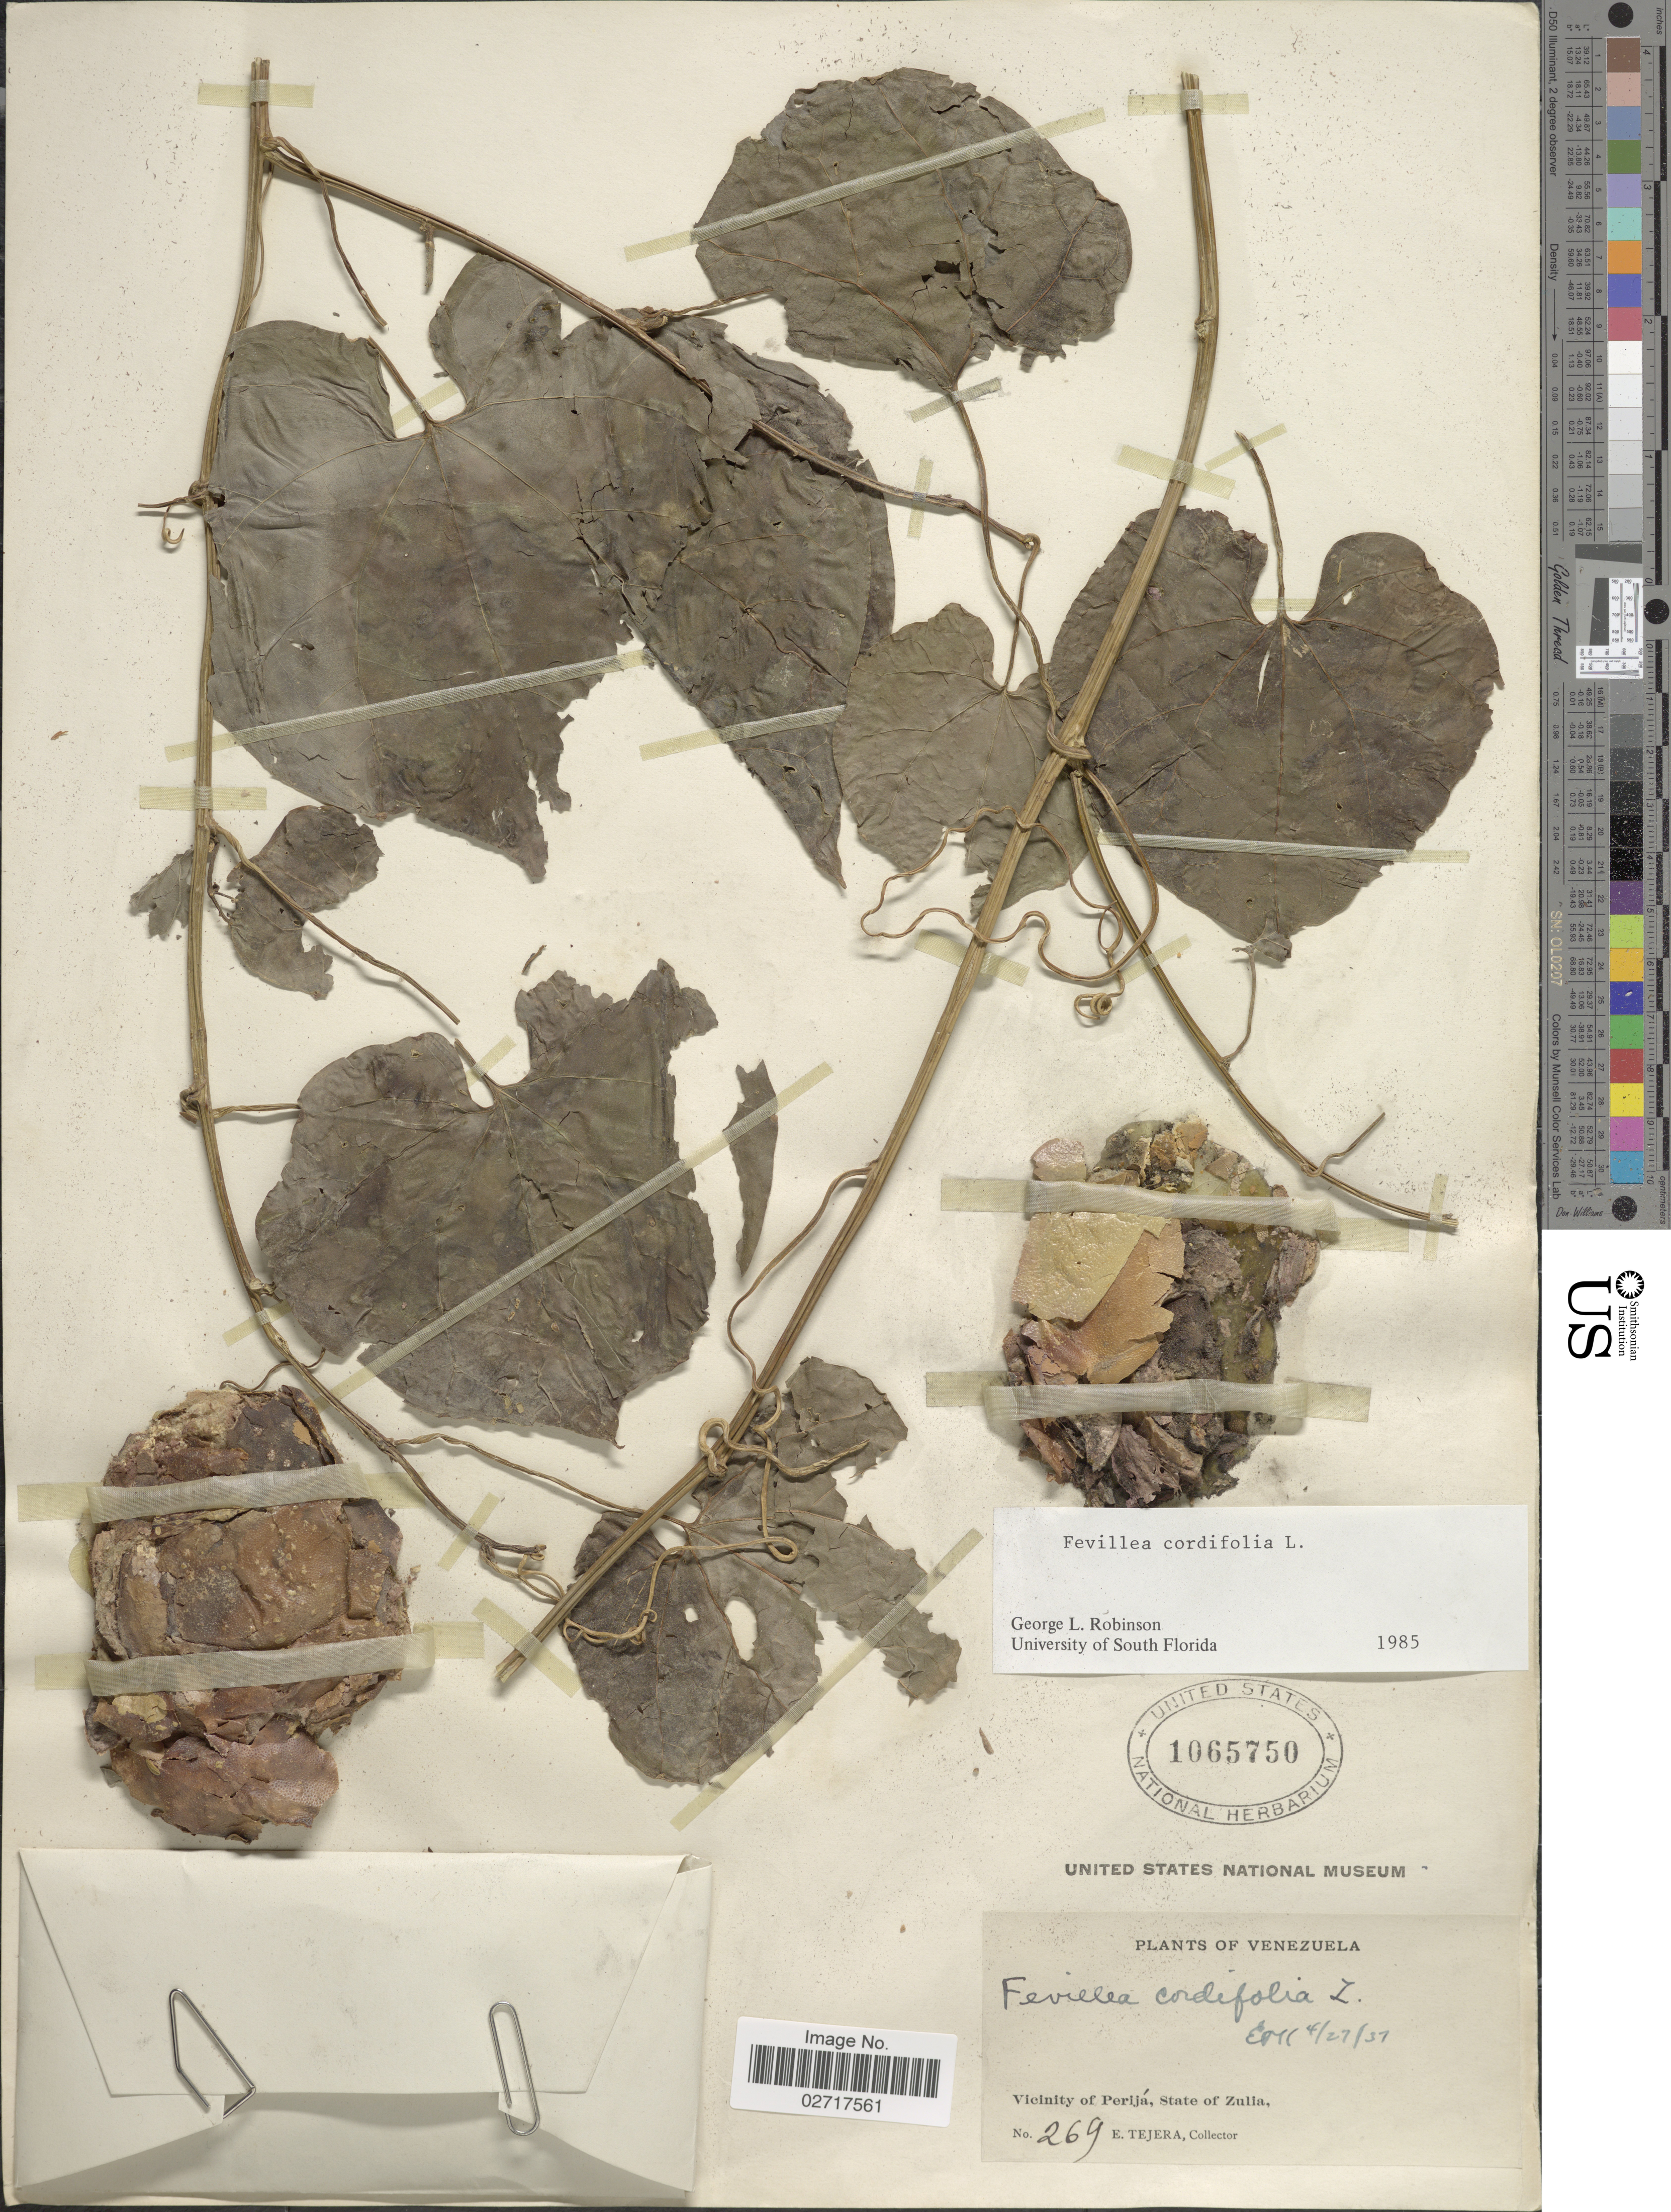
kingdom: Plantae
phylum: Tracheophyta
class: Magnoliopsida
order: Cucurbitales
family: Cucurbitaceae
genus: Fevillea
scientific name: Fevillea cordifolia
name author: L.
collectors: E. Tejera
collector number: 269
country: Venezuela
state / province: Zulia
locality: Vicinity of Perijá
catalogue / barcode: US 1065750